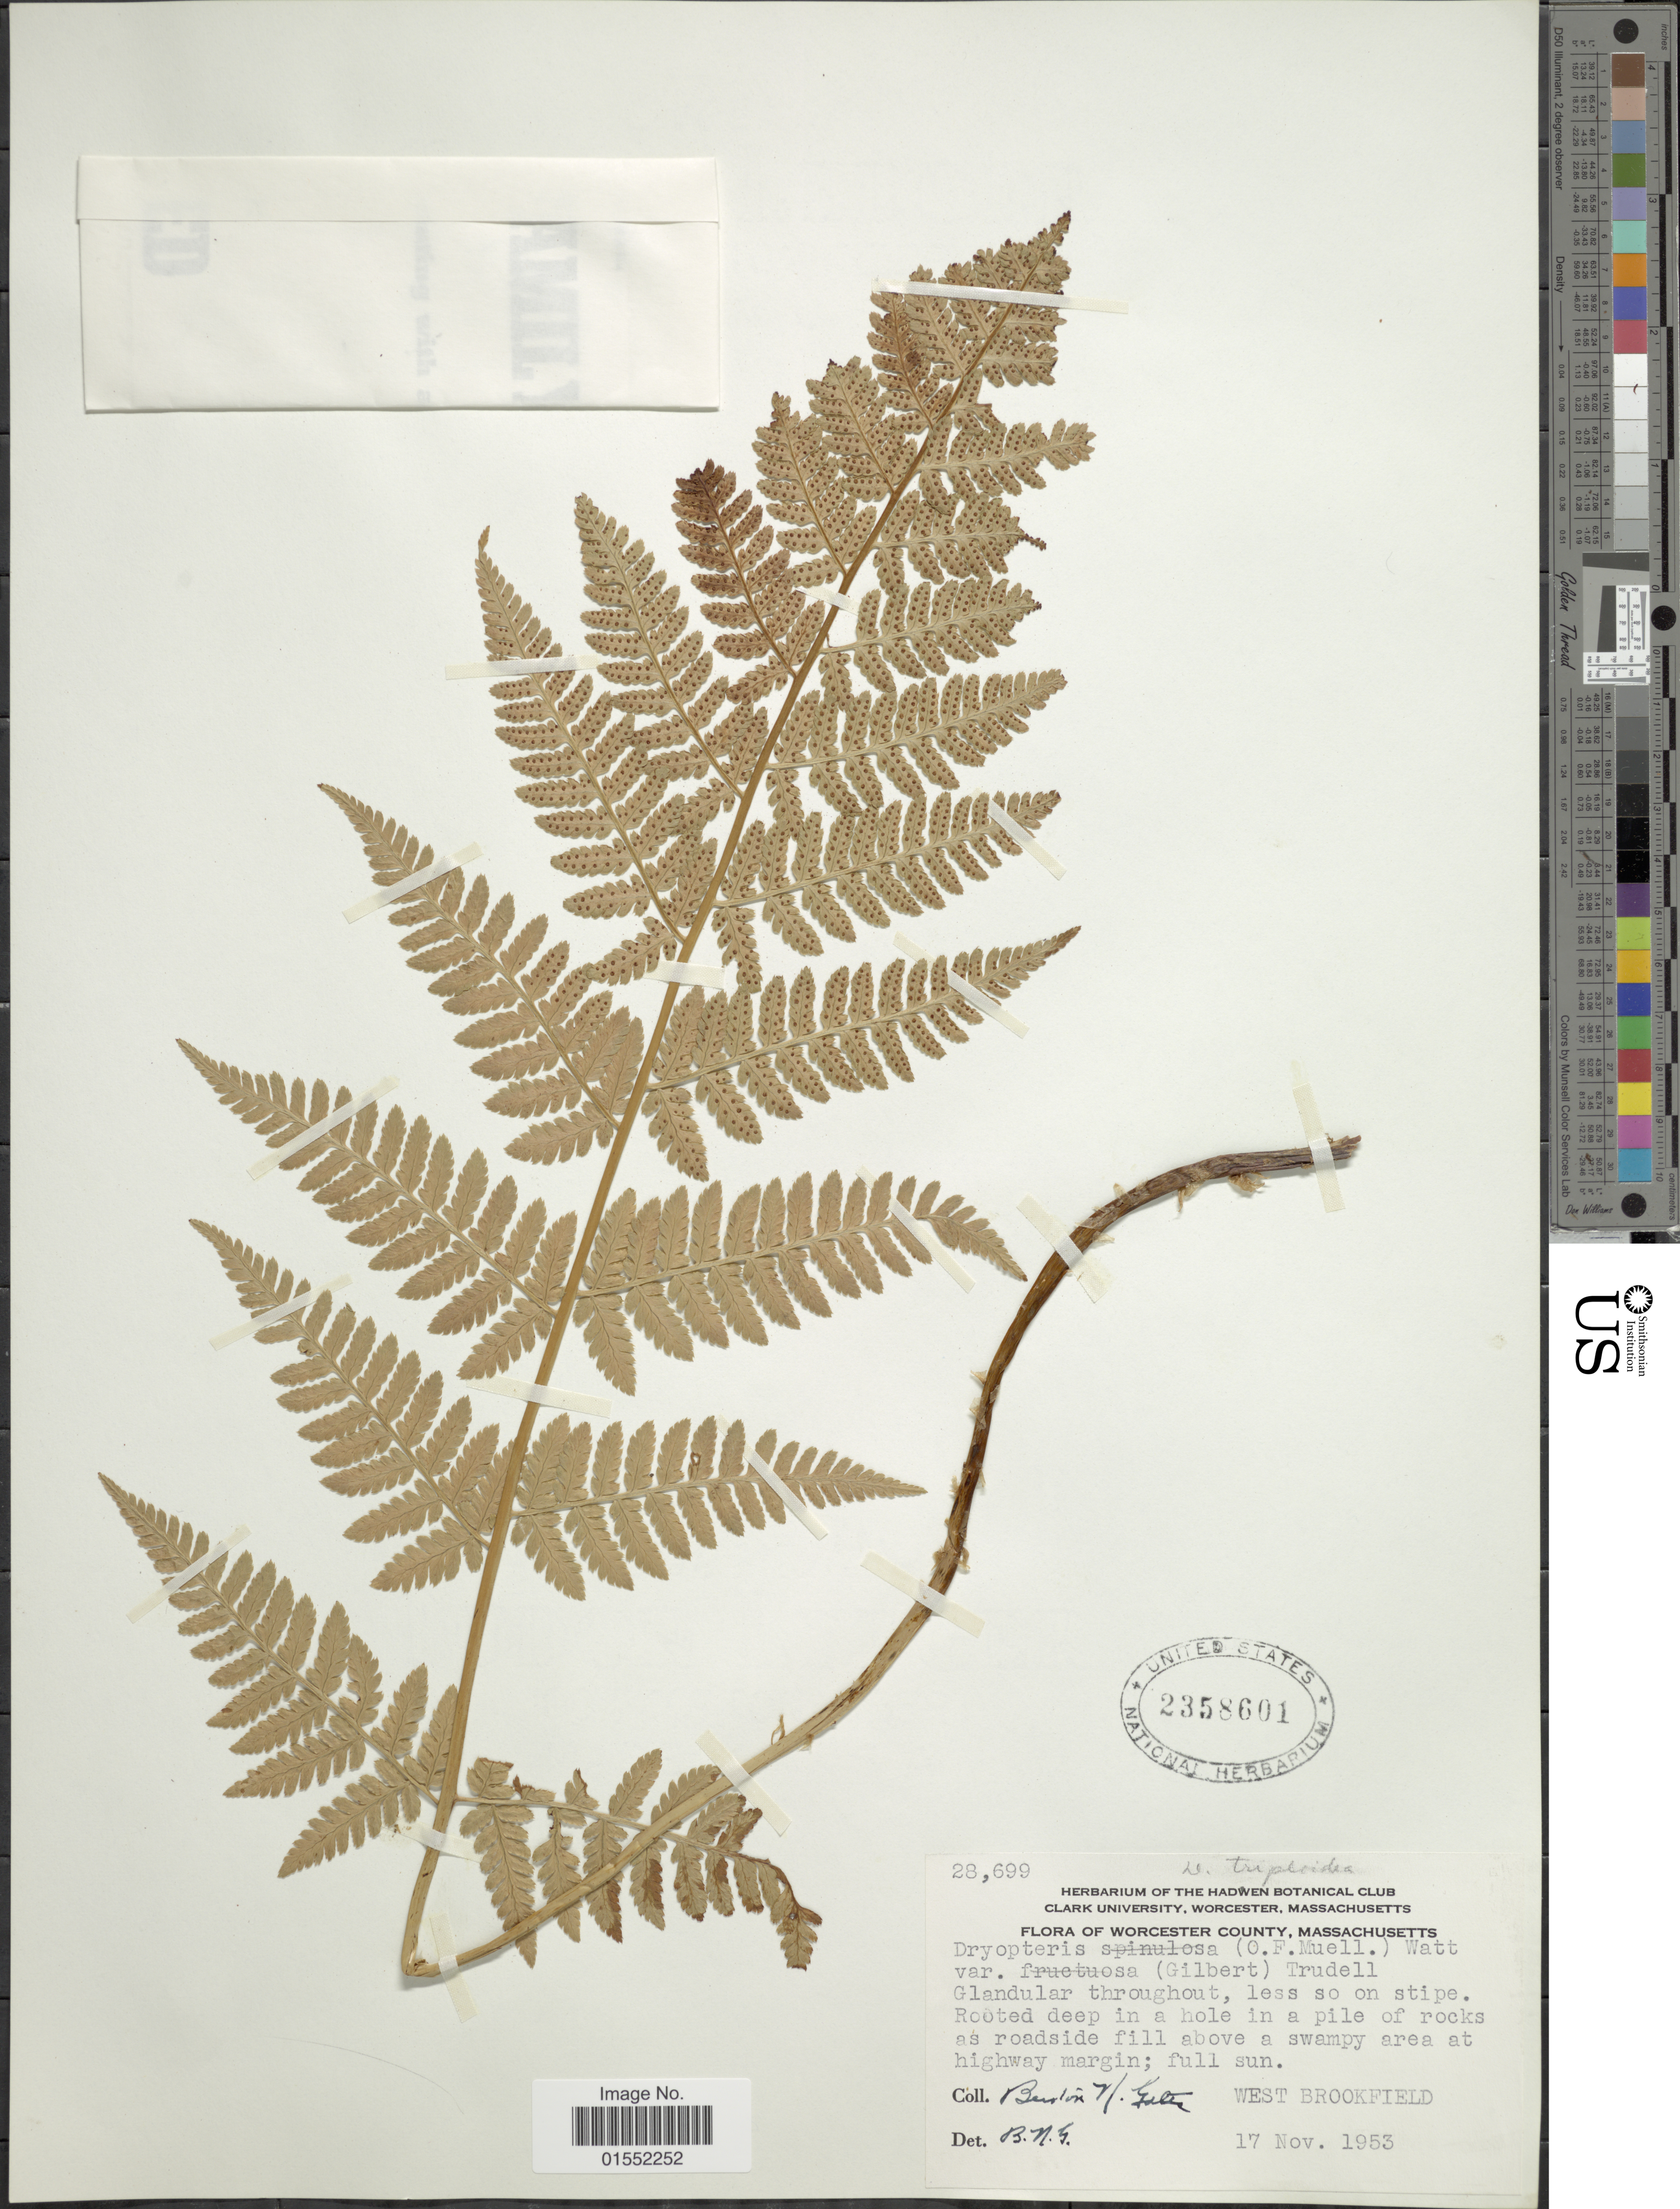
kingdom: Plantae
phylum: Tracheophyta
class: Polypodiopsida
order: Polypodiales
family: Dryopteridaceae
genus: Dryopteris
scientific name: Dryopteris x triploidea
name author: Wherry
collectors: B. N. Gates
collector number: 28699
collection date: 1953-11-17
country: United States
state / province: Massachusetts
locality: Worcester County, Glandular throughout, less so on stipe. Rooted deep in a hole in a pile of rocks ad roadside fill above swampy area highway margin, West Brookfield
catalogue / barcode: US 2358601